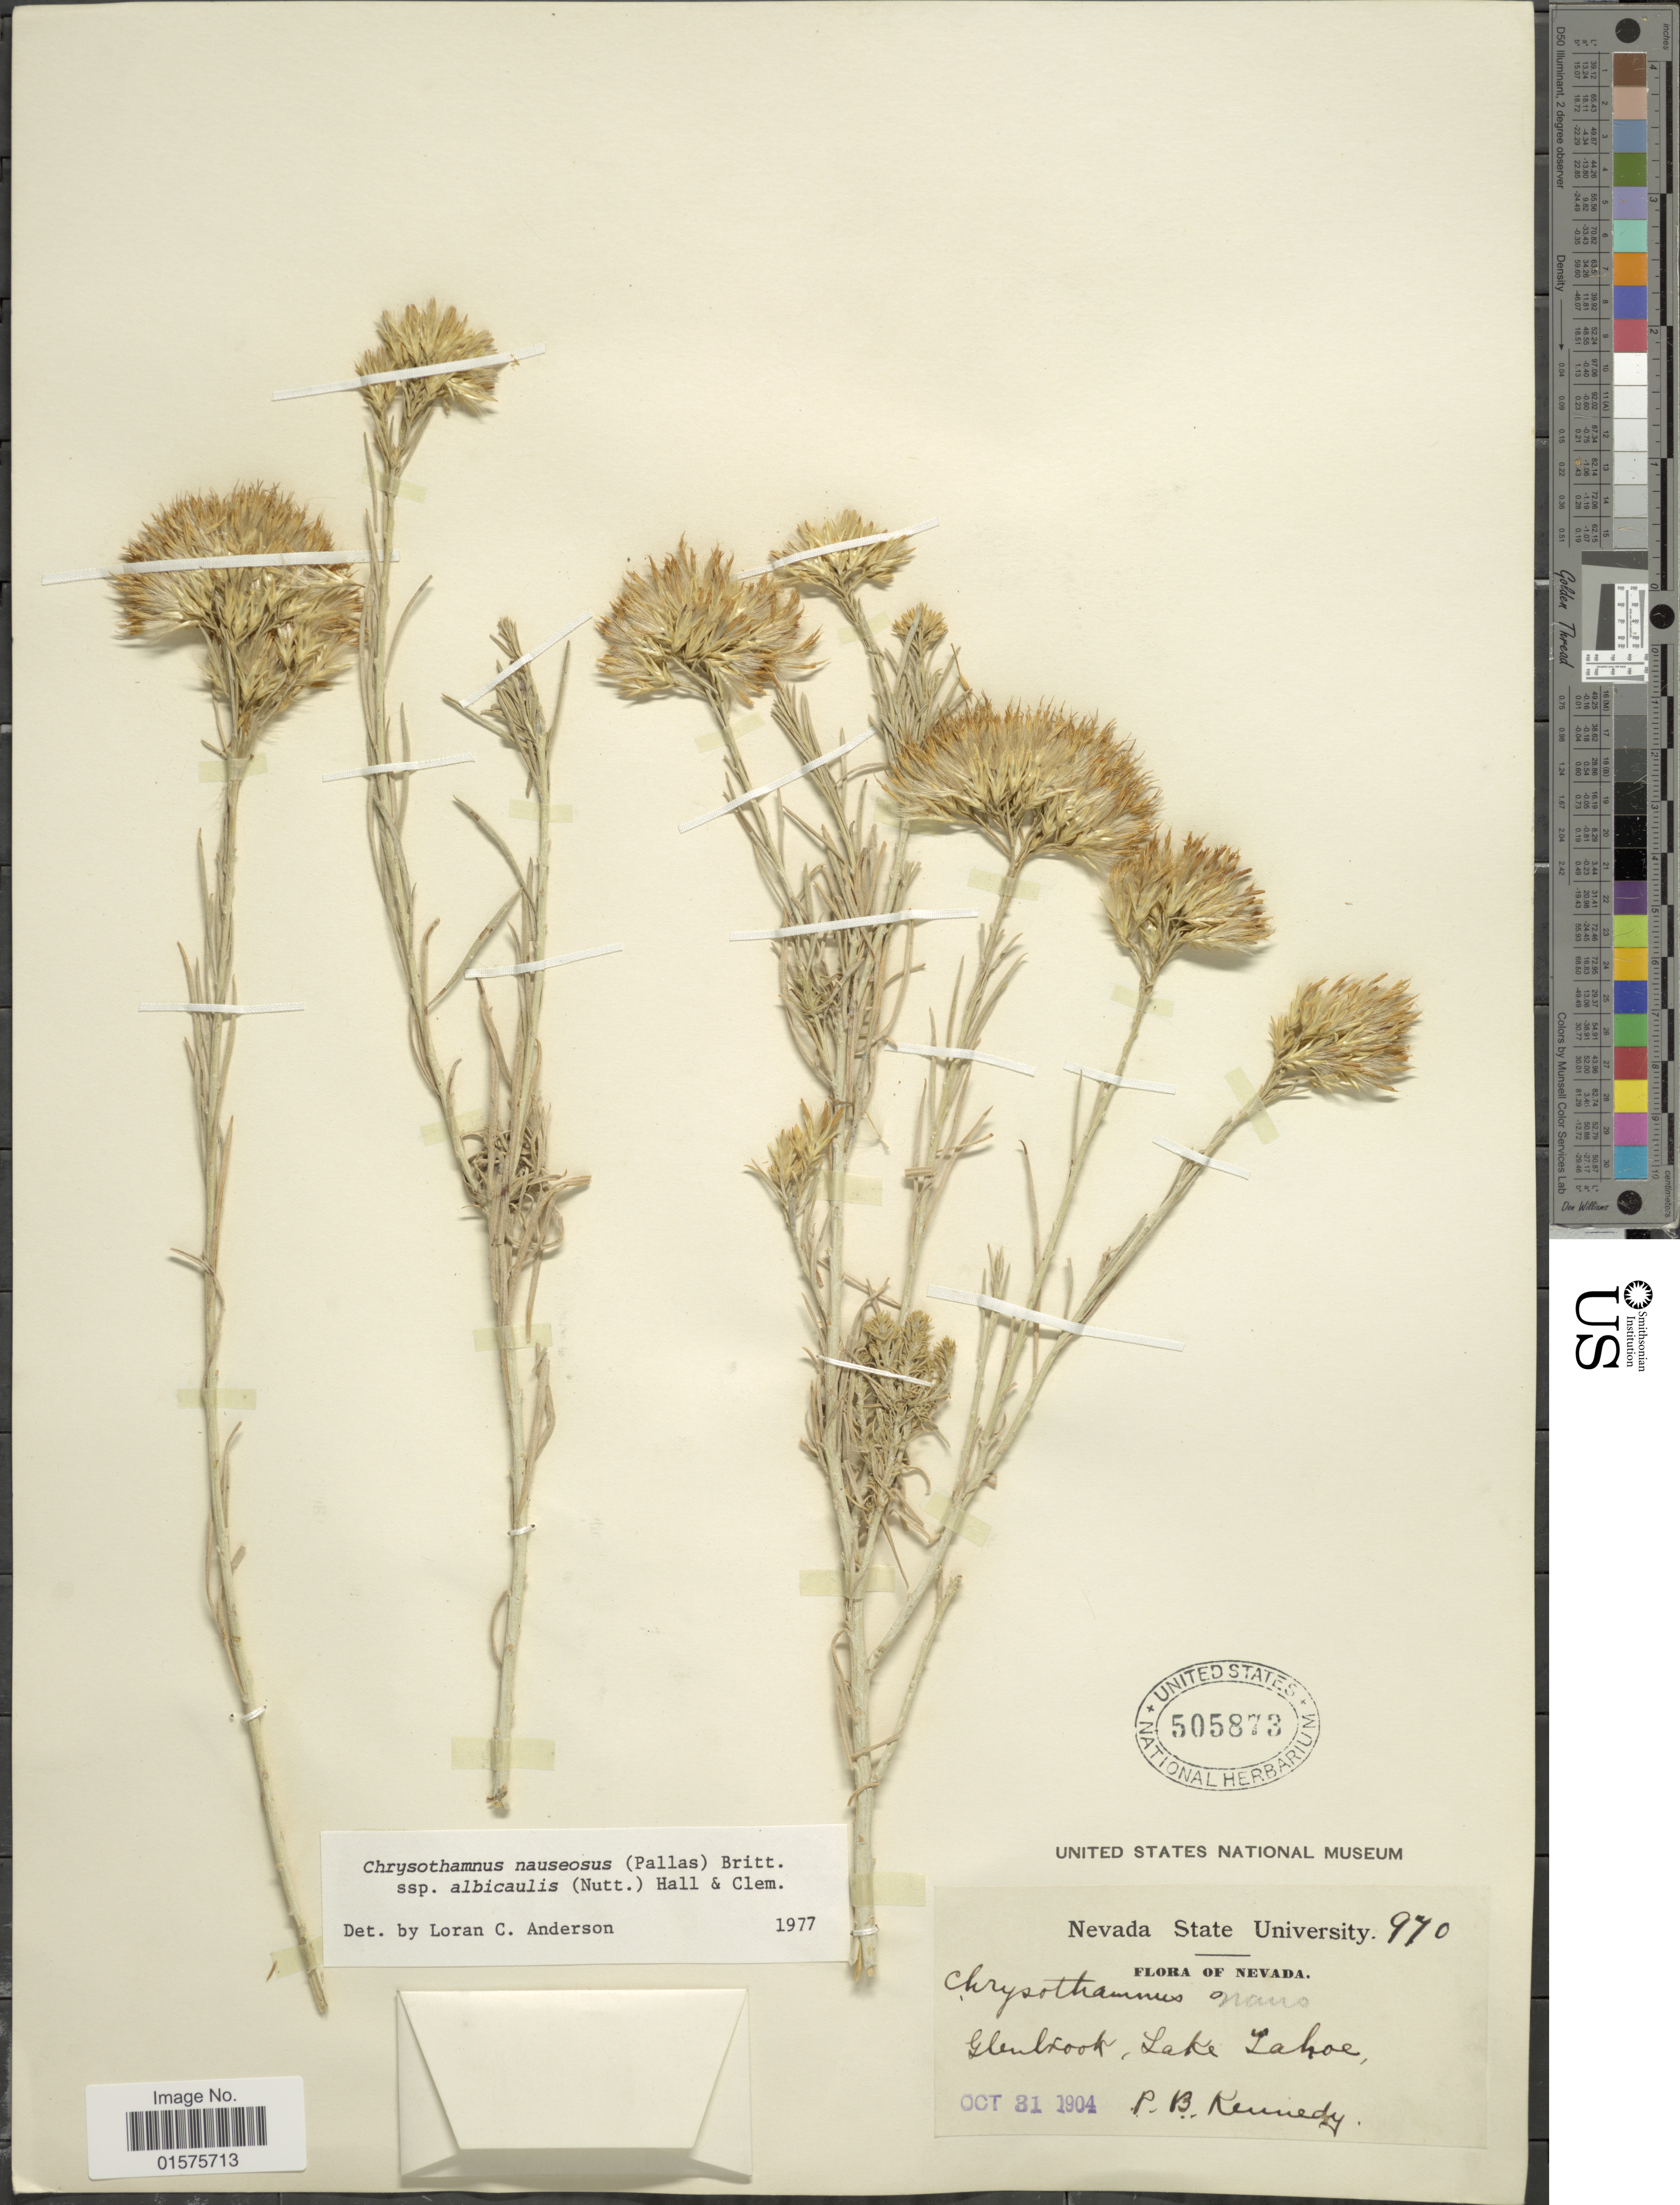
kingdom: Plantae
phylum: Tracheophyta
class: Magnoliopsida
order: Asterales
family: Asteraceae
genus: Ericameria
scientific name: Ericameria nauseosa var. speciosa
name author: (Nutt.) G.L. Nesom & G.I. Baird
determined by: Urbatsch, Lowell E., Curator (LSU), Louisiana State University (UNITED STATES)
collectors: P. B. Kennedy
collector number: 970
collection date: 1904-10-31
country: United States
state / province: Nevada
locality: Glenbrook, Lake Tahoe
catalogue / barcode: US 505873